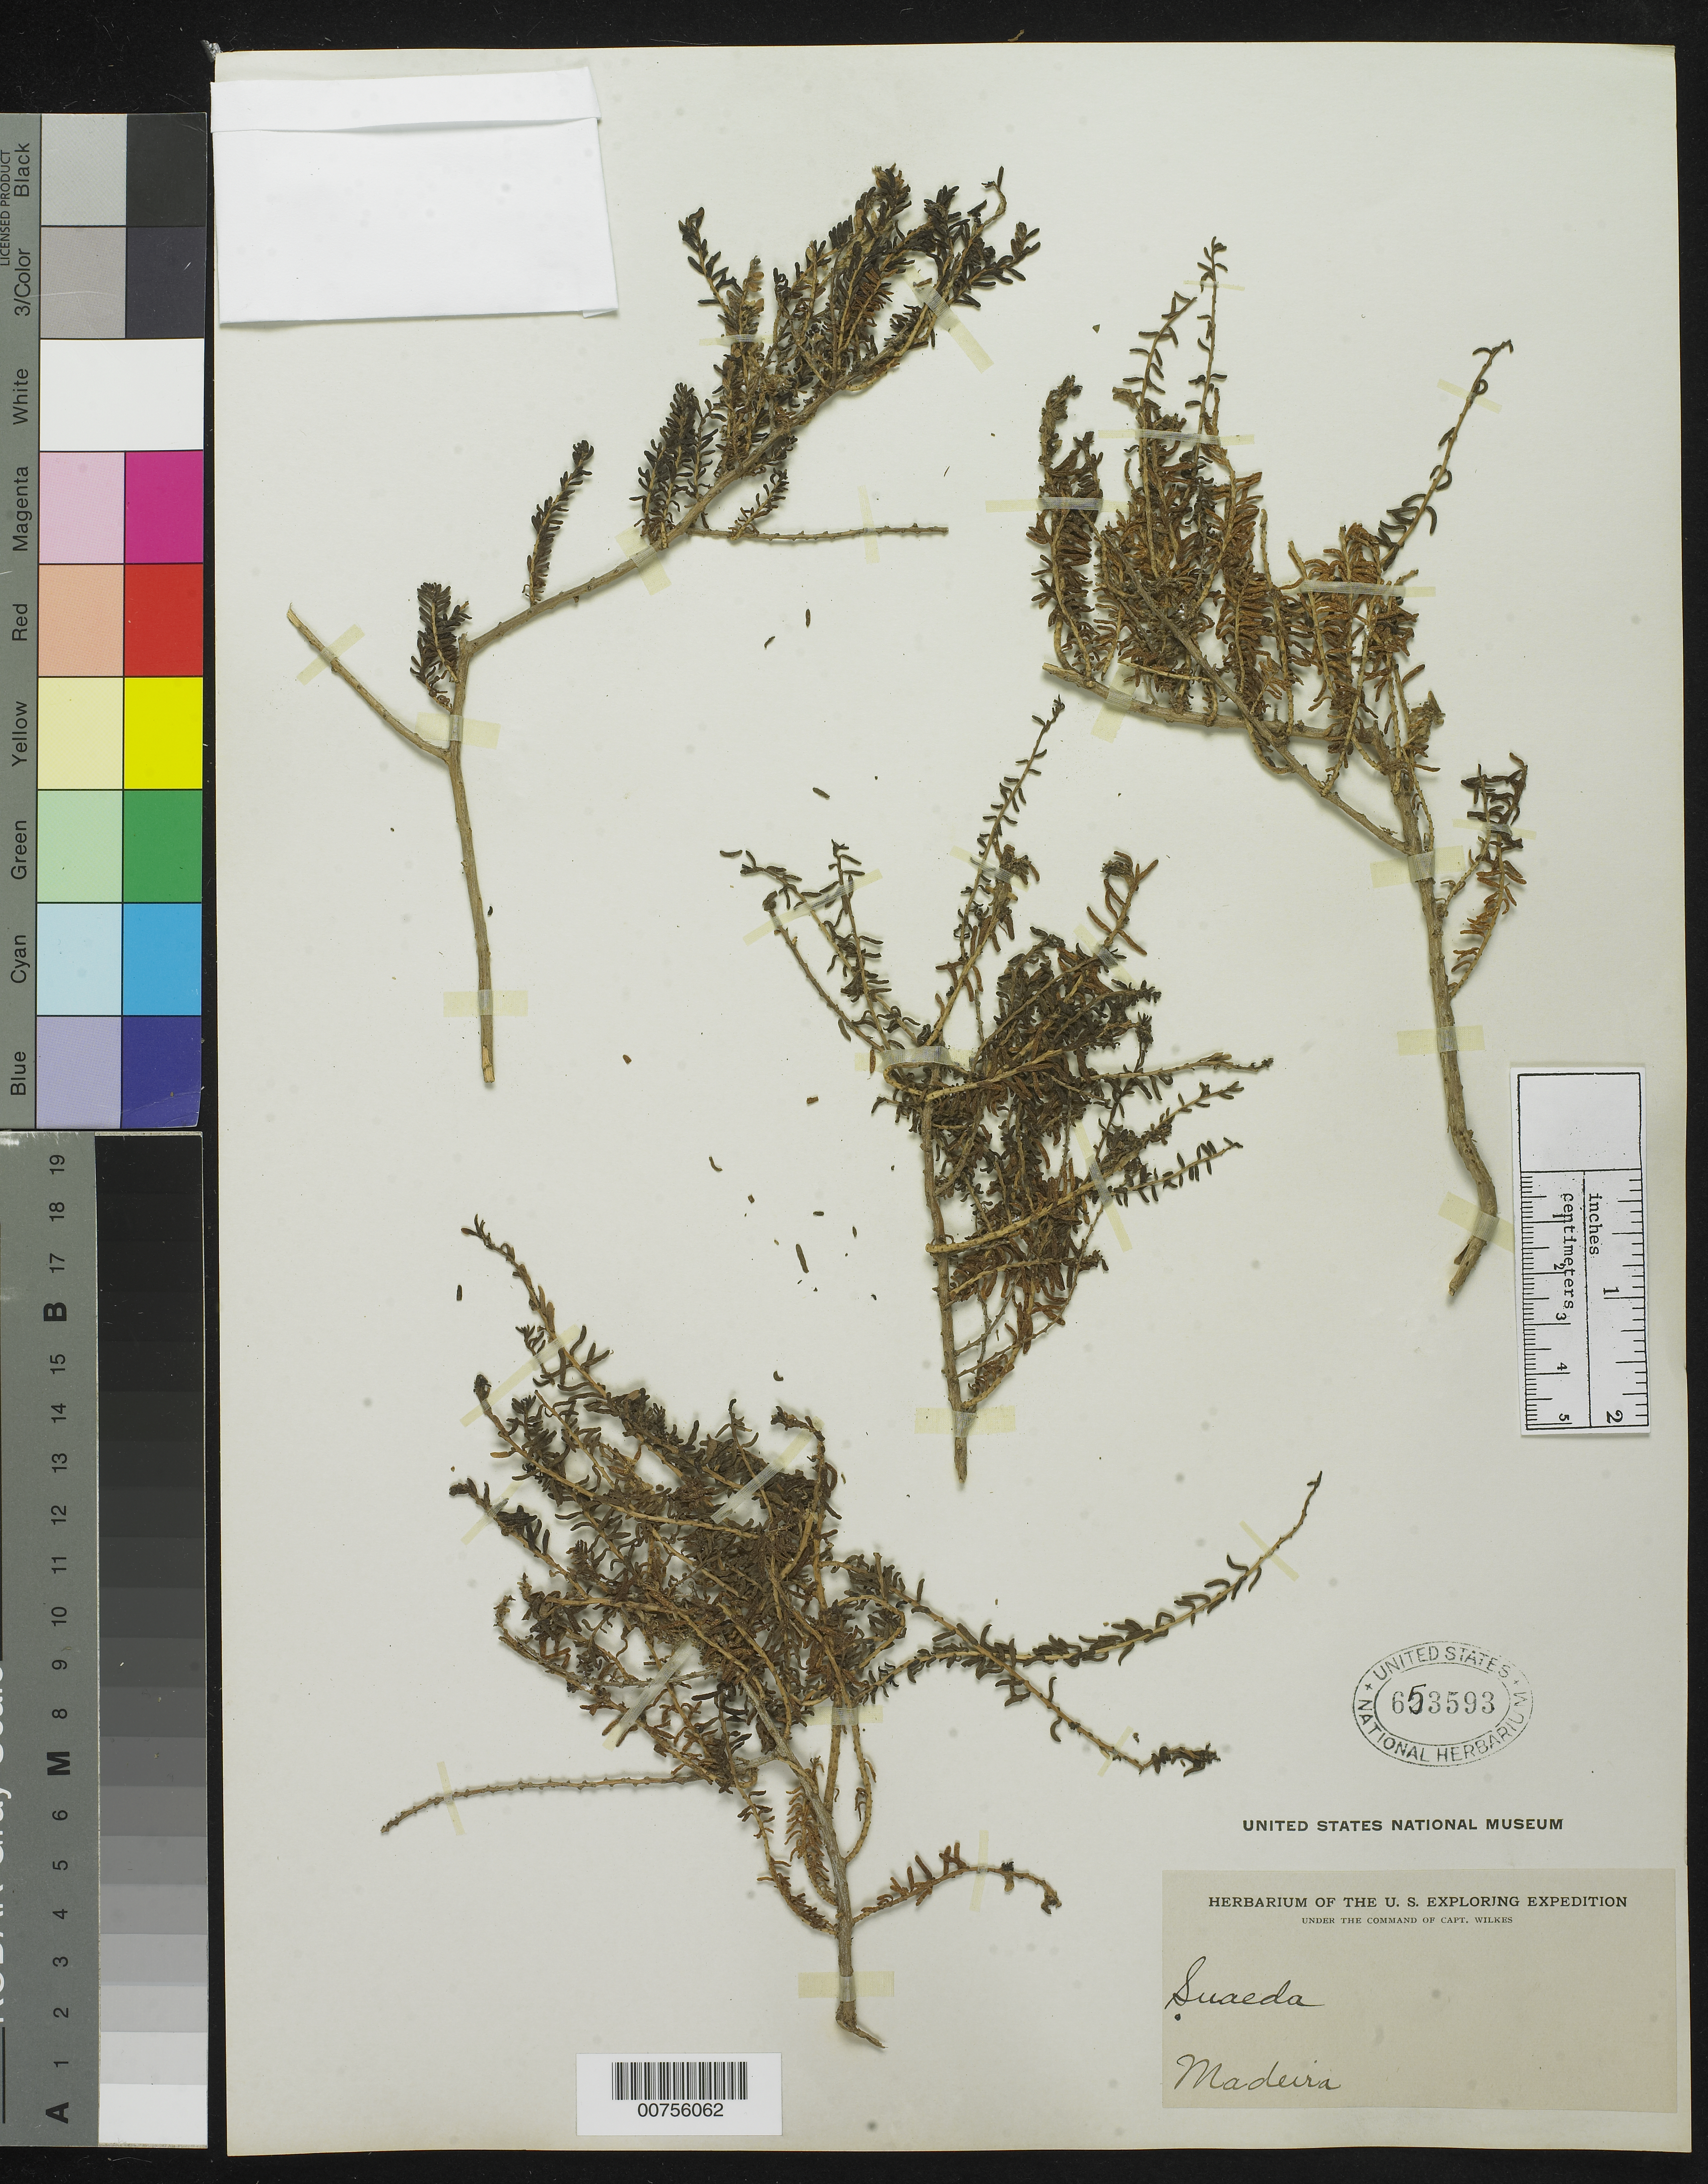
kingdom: Plantae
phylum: Tracheophyta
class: Magnoliopsida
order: Caryophyllales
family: Amaranthaceae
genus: Suaeda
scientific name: Suaeda sp.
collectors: Wilkes Explor. Exped.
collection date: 1838/1842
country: Portugal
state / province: Madeira (Aut. Reg.)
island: Madeira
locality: Funchal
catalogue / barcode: US 653593